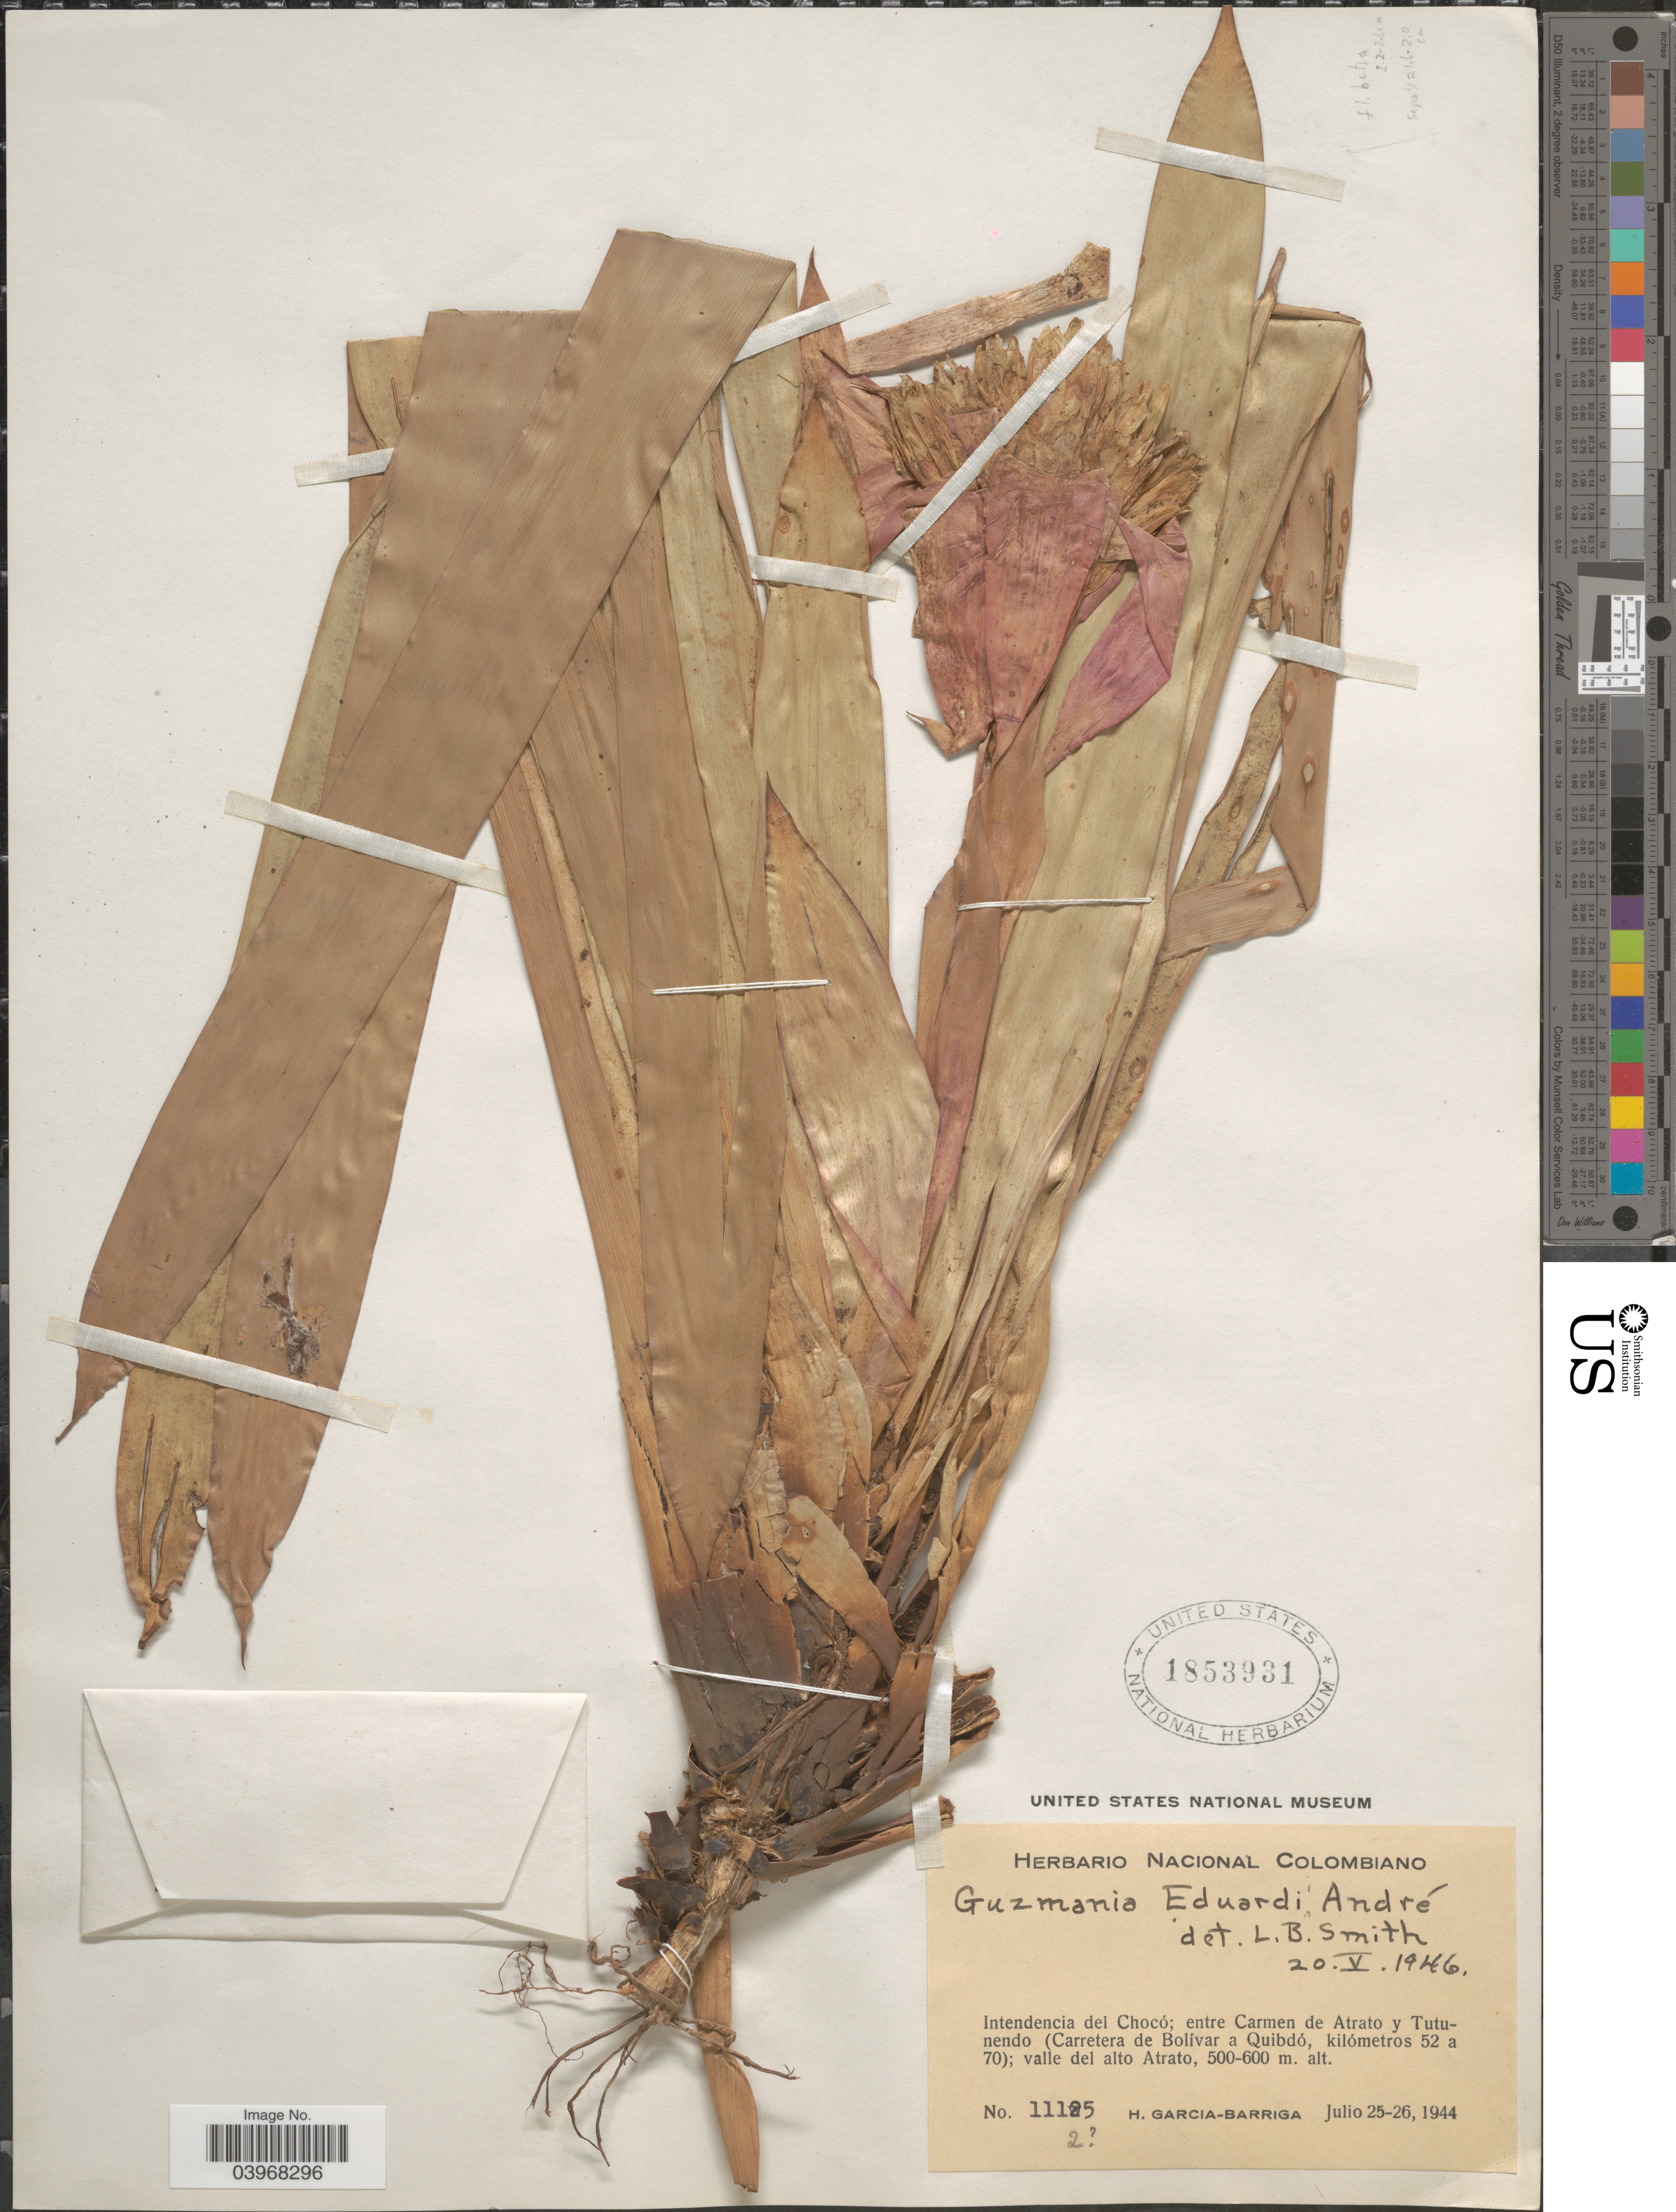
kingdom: Plantae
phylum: Tracheophyta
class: Liliopsida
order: Poales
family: Bromeliaceae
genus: Guzmania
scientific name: Guzmania duardi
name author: André ex Mez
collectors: H. García Barriga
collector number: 11125*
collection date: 1944-07-25/1944-07-26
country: Colombia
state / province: Chocó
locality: Intendencia del Chocó; entre Carmen de Atrato y Tutunendo (Carretera de Bolívar a Quibdó, kilómetros 52 a 70); valle del alto Atrato.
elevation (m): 500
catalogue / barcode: US 1853931